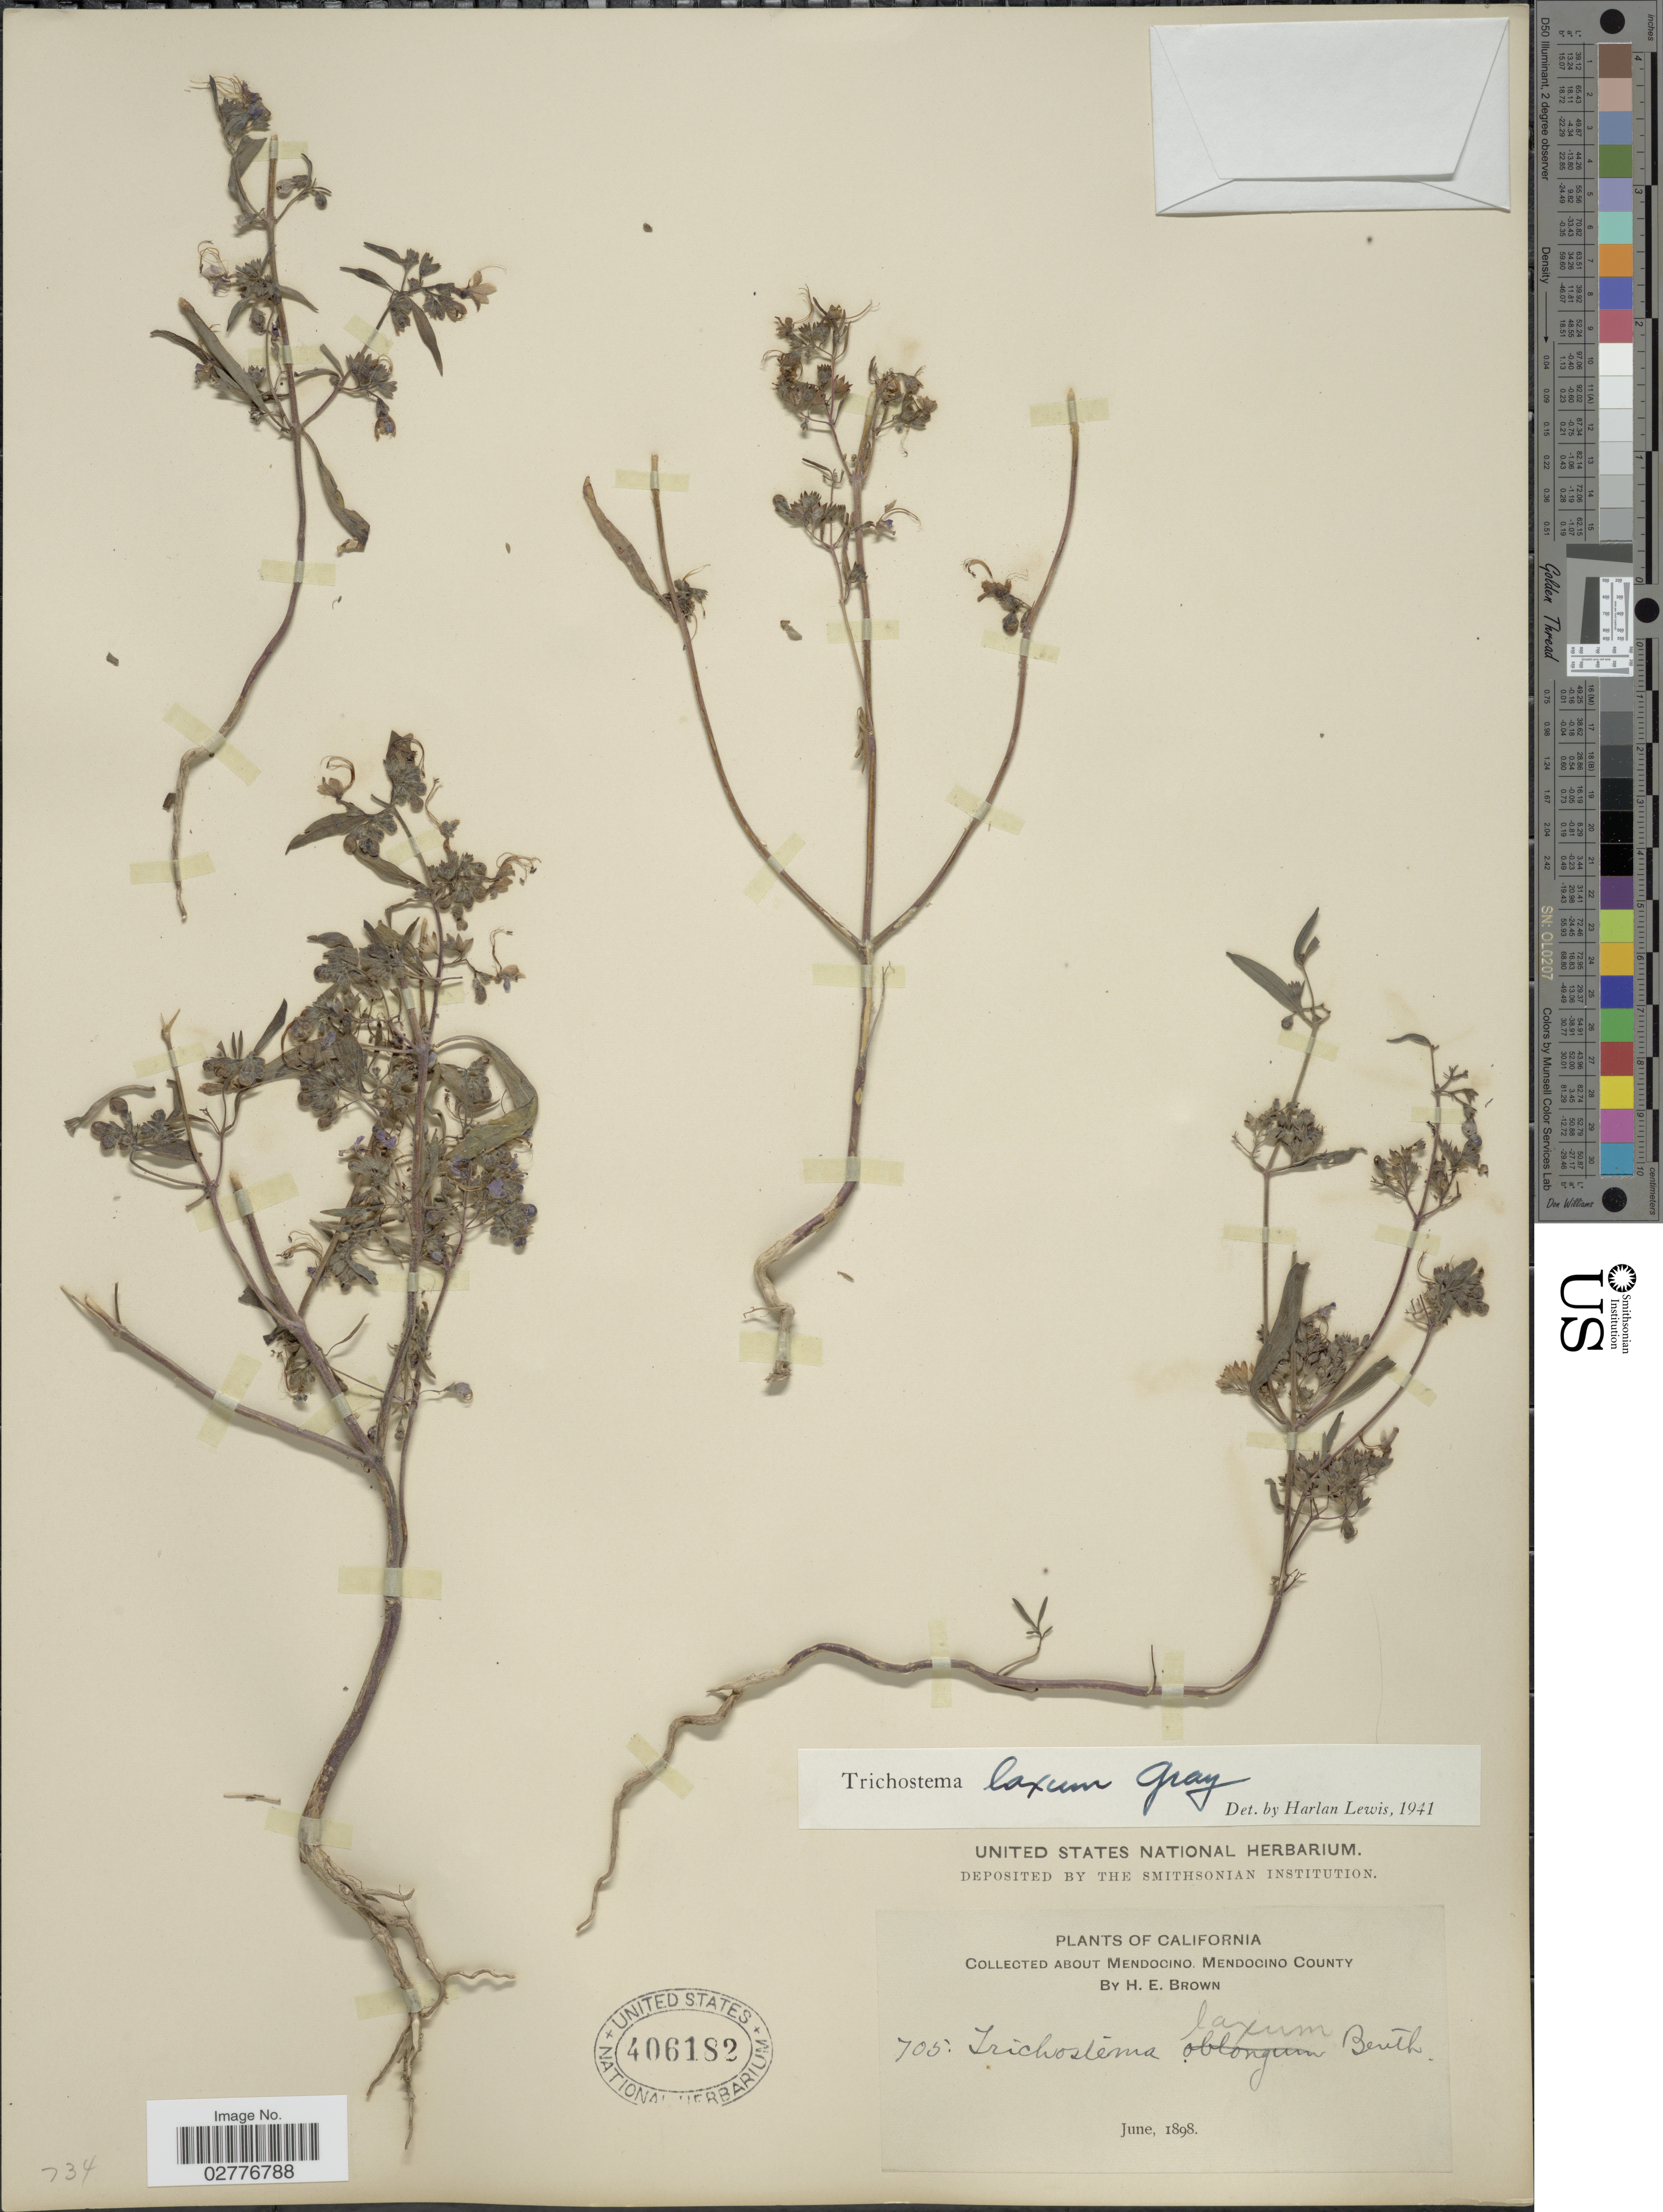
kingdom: Plantae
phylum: Tracheophyta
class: Magnoliopsida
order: Lamiales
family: Lamiaceae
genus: Trichostema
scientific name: Trichostema laxum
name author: A. Gray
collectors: H. E. Brown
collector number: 705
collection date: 1898-06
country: United States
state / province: California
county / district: Mendocino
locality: About Mendocino. Mendocino County.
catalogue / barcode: US 406182